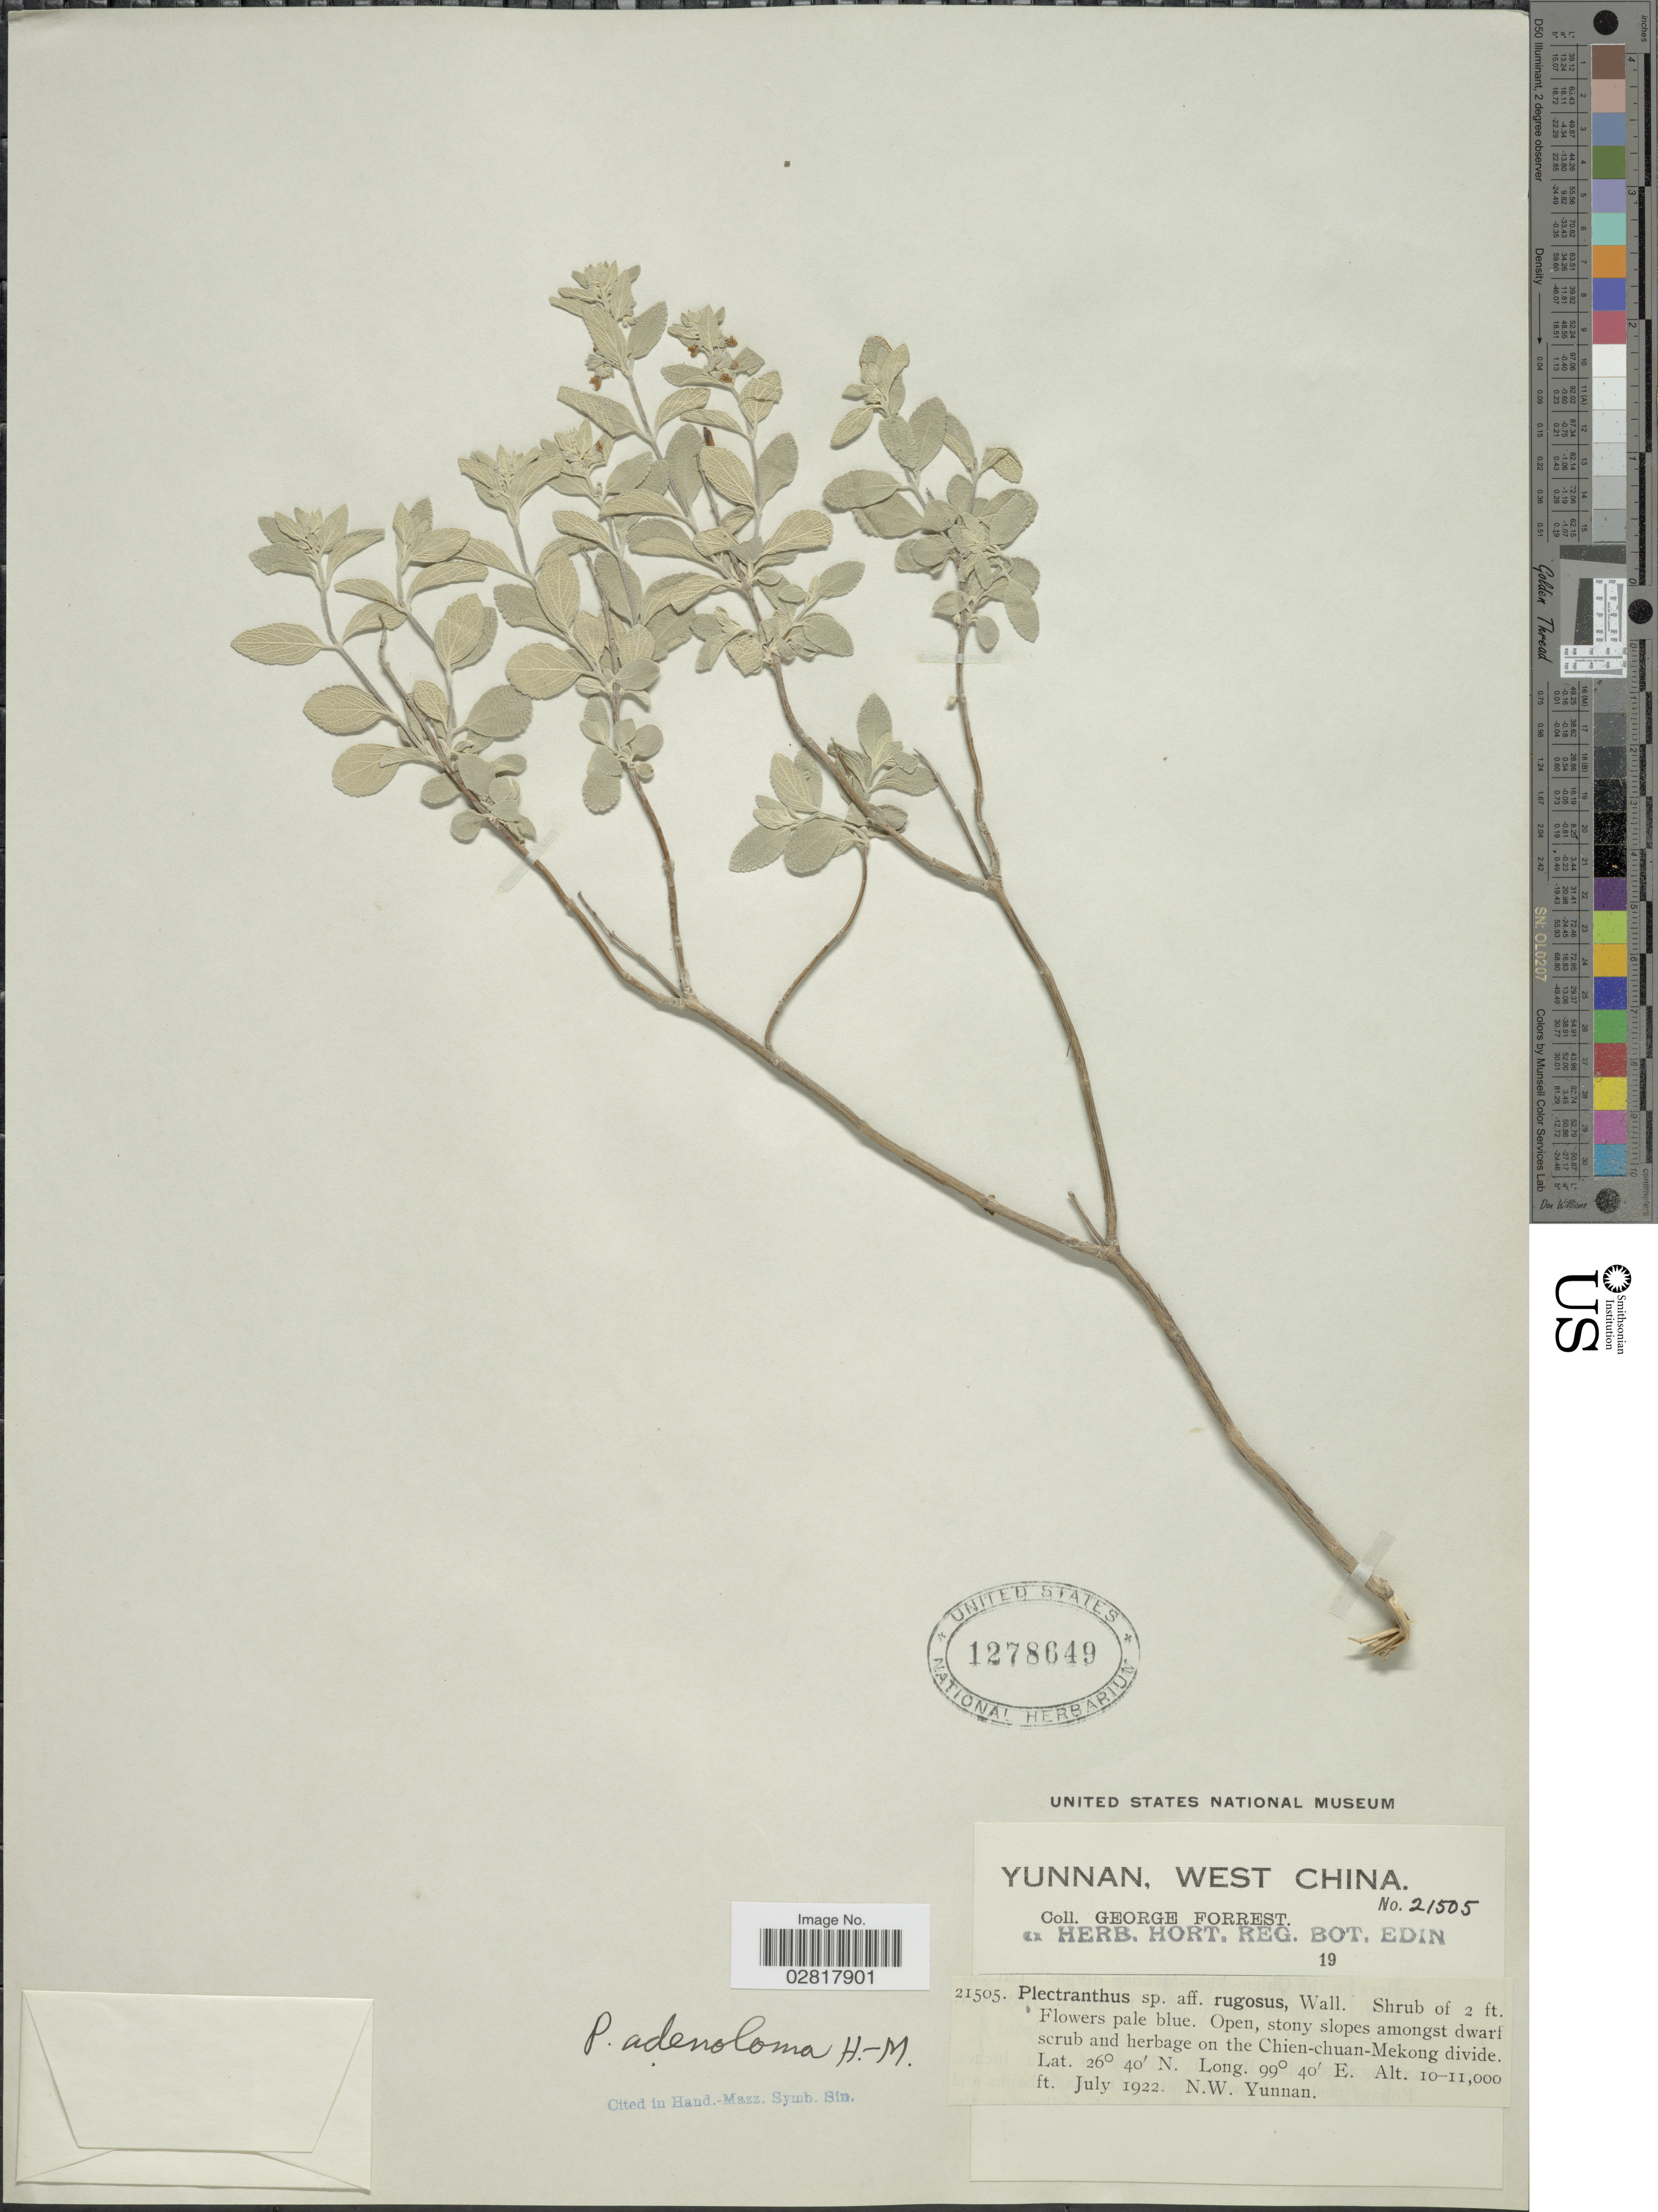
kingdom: Plantae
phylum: Tracheophyta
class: Magnoliopsida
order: Lamiales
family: Lamiaceae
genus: Plectranthus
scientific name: Plectranthus adenoloma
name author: Hand.-Mazz.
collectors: G. Forrest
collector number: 21505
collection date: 1922-07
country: China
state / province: Yunnan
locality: West China. Chien-chuan-Mekong divide. N.W. Yunnan.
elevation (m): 3048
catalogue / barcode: US 1278649